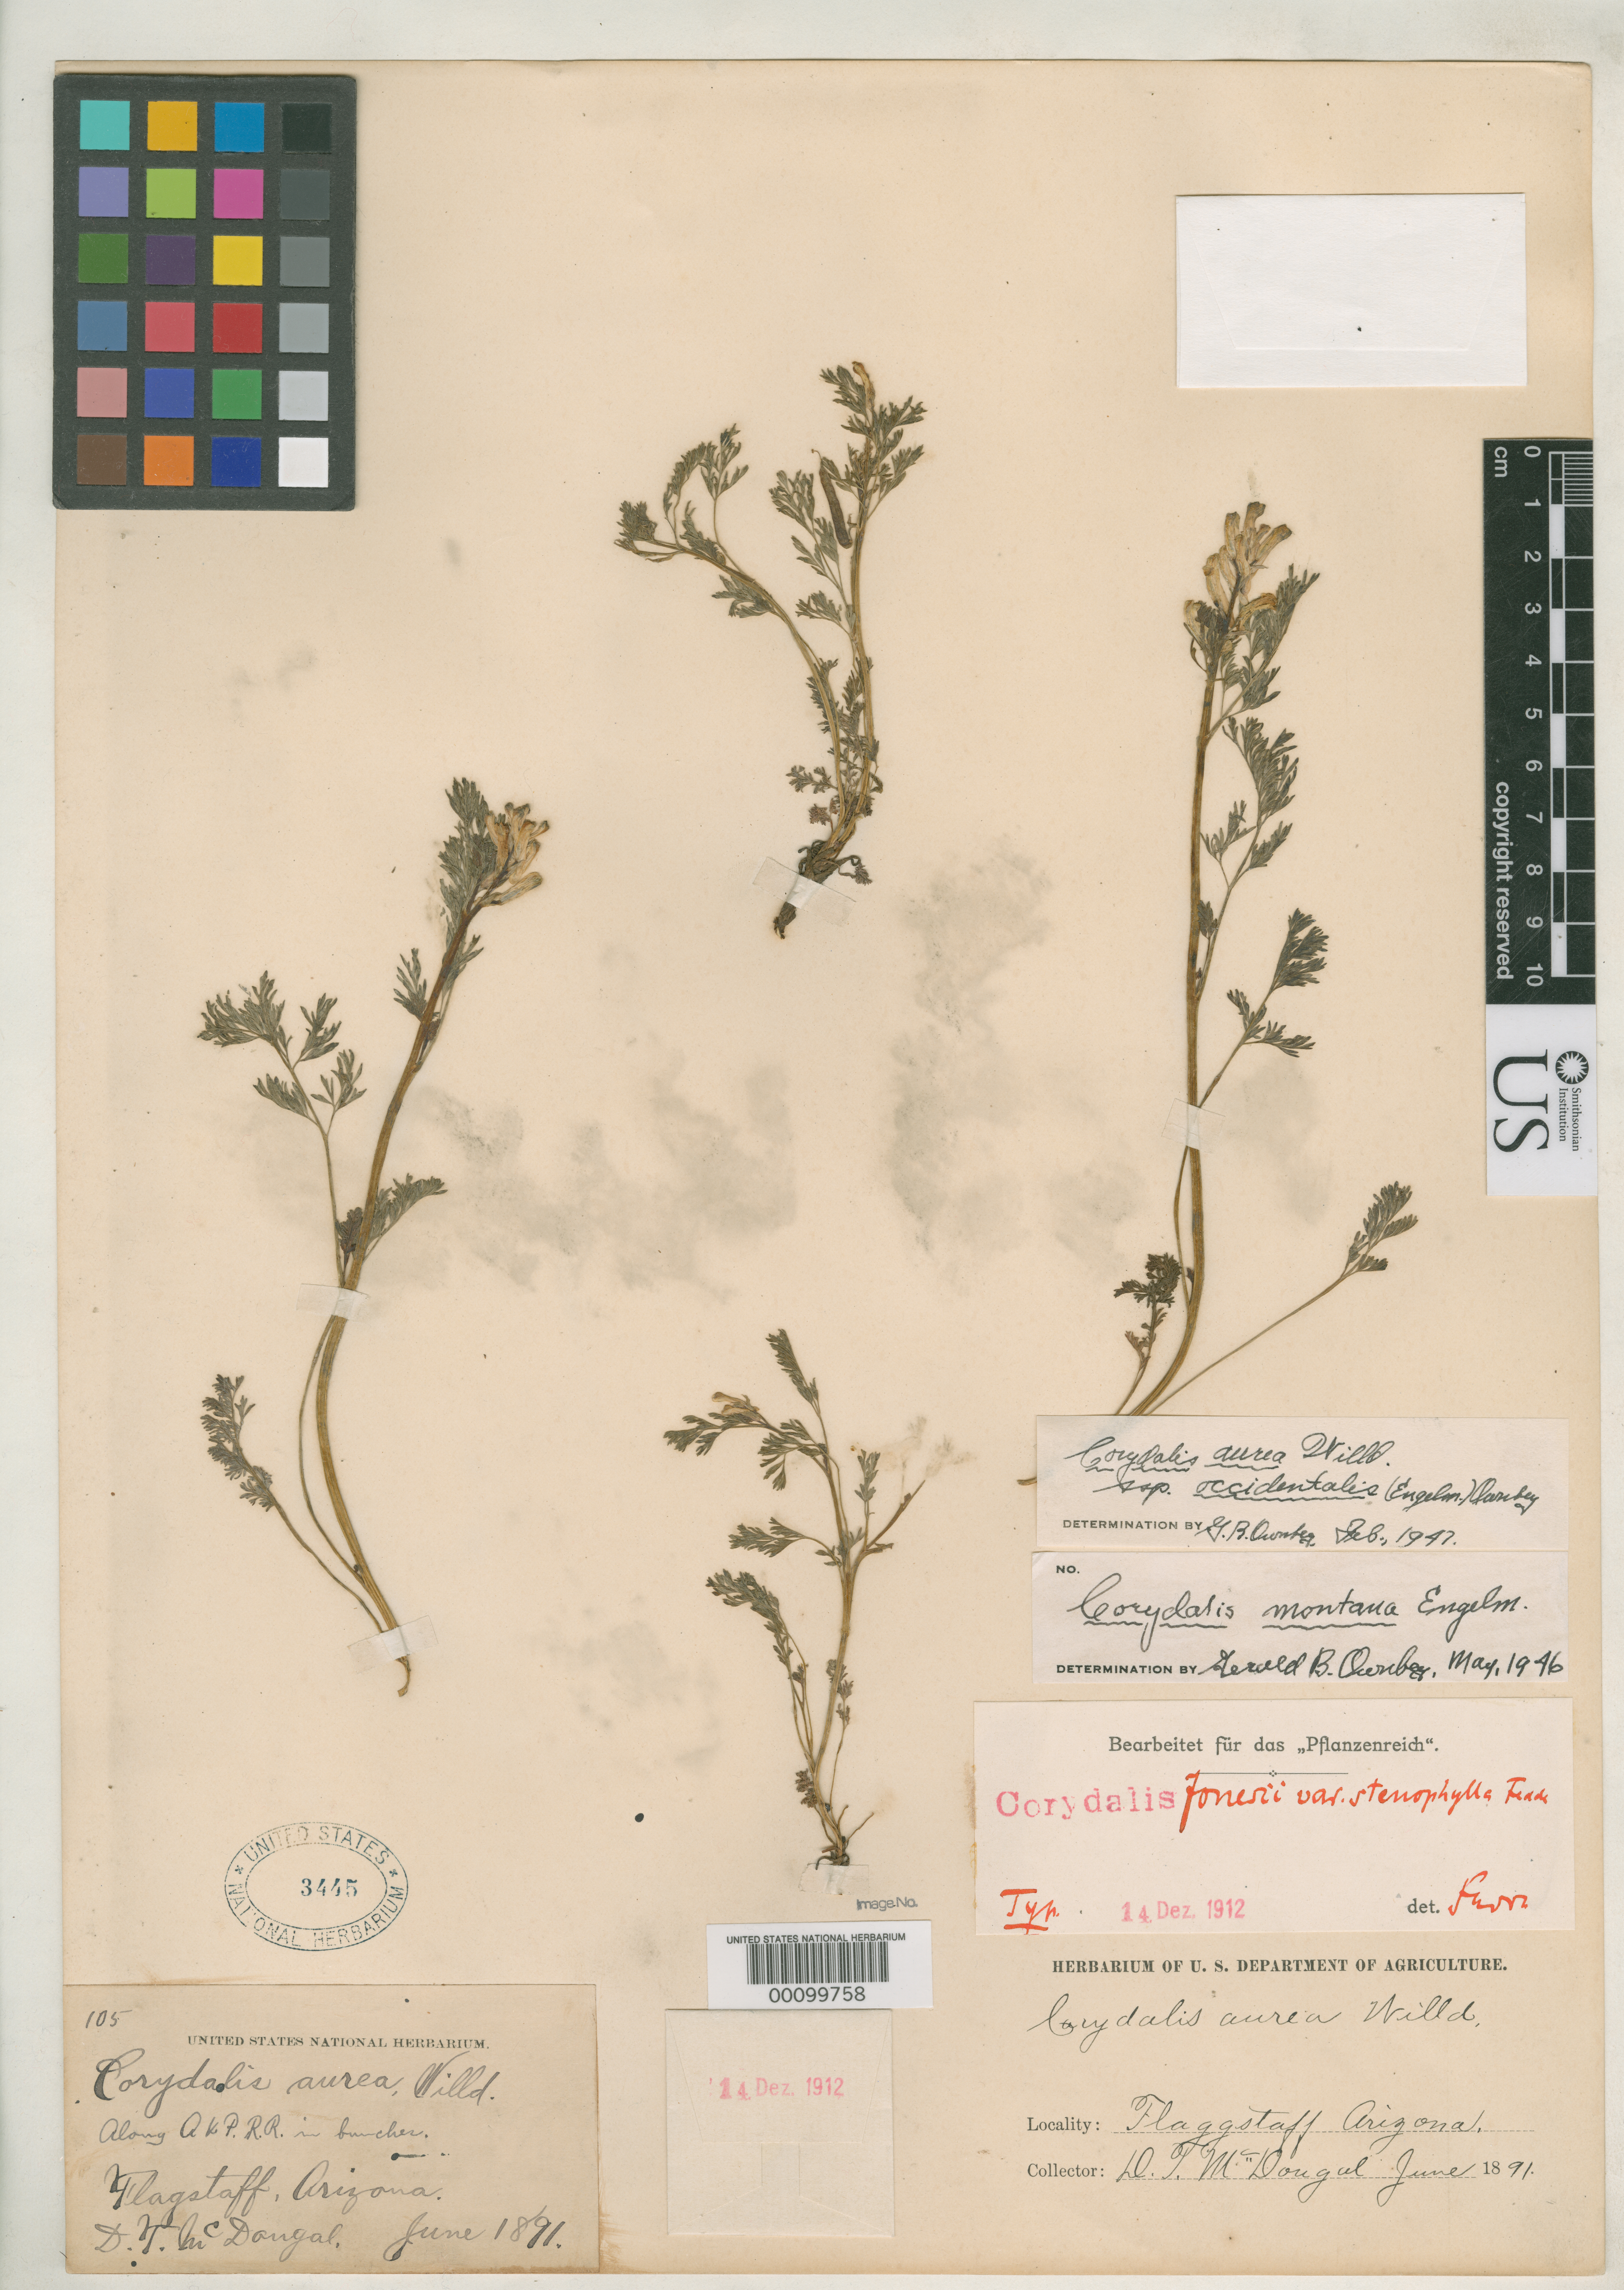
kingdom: Plantae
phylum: Tracheophyta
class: Magnoliopsida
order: Ranunculales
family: Papaveraceae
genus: Corydalis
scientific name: Corydalis jonesii var. stenophylla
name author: Fedde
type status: Holotype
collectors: D. T. MacDougal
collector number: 105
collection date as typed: Jun 1891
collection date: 1891-06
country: United States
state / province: Arizona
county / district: Coconino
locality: Flagstaff.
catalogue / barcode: US 3445